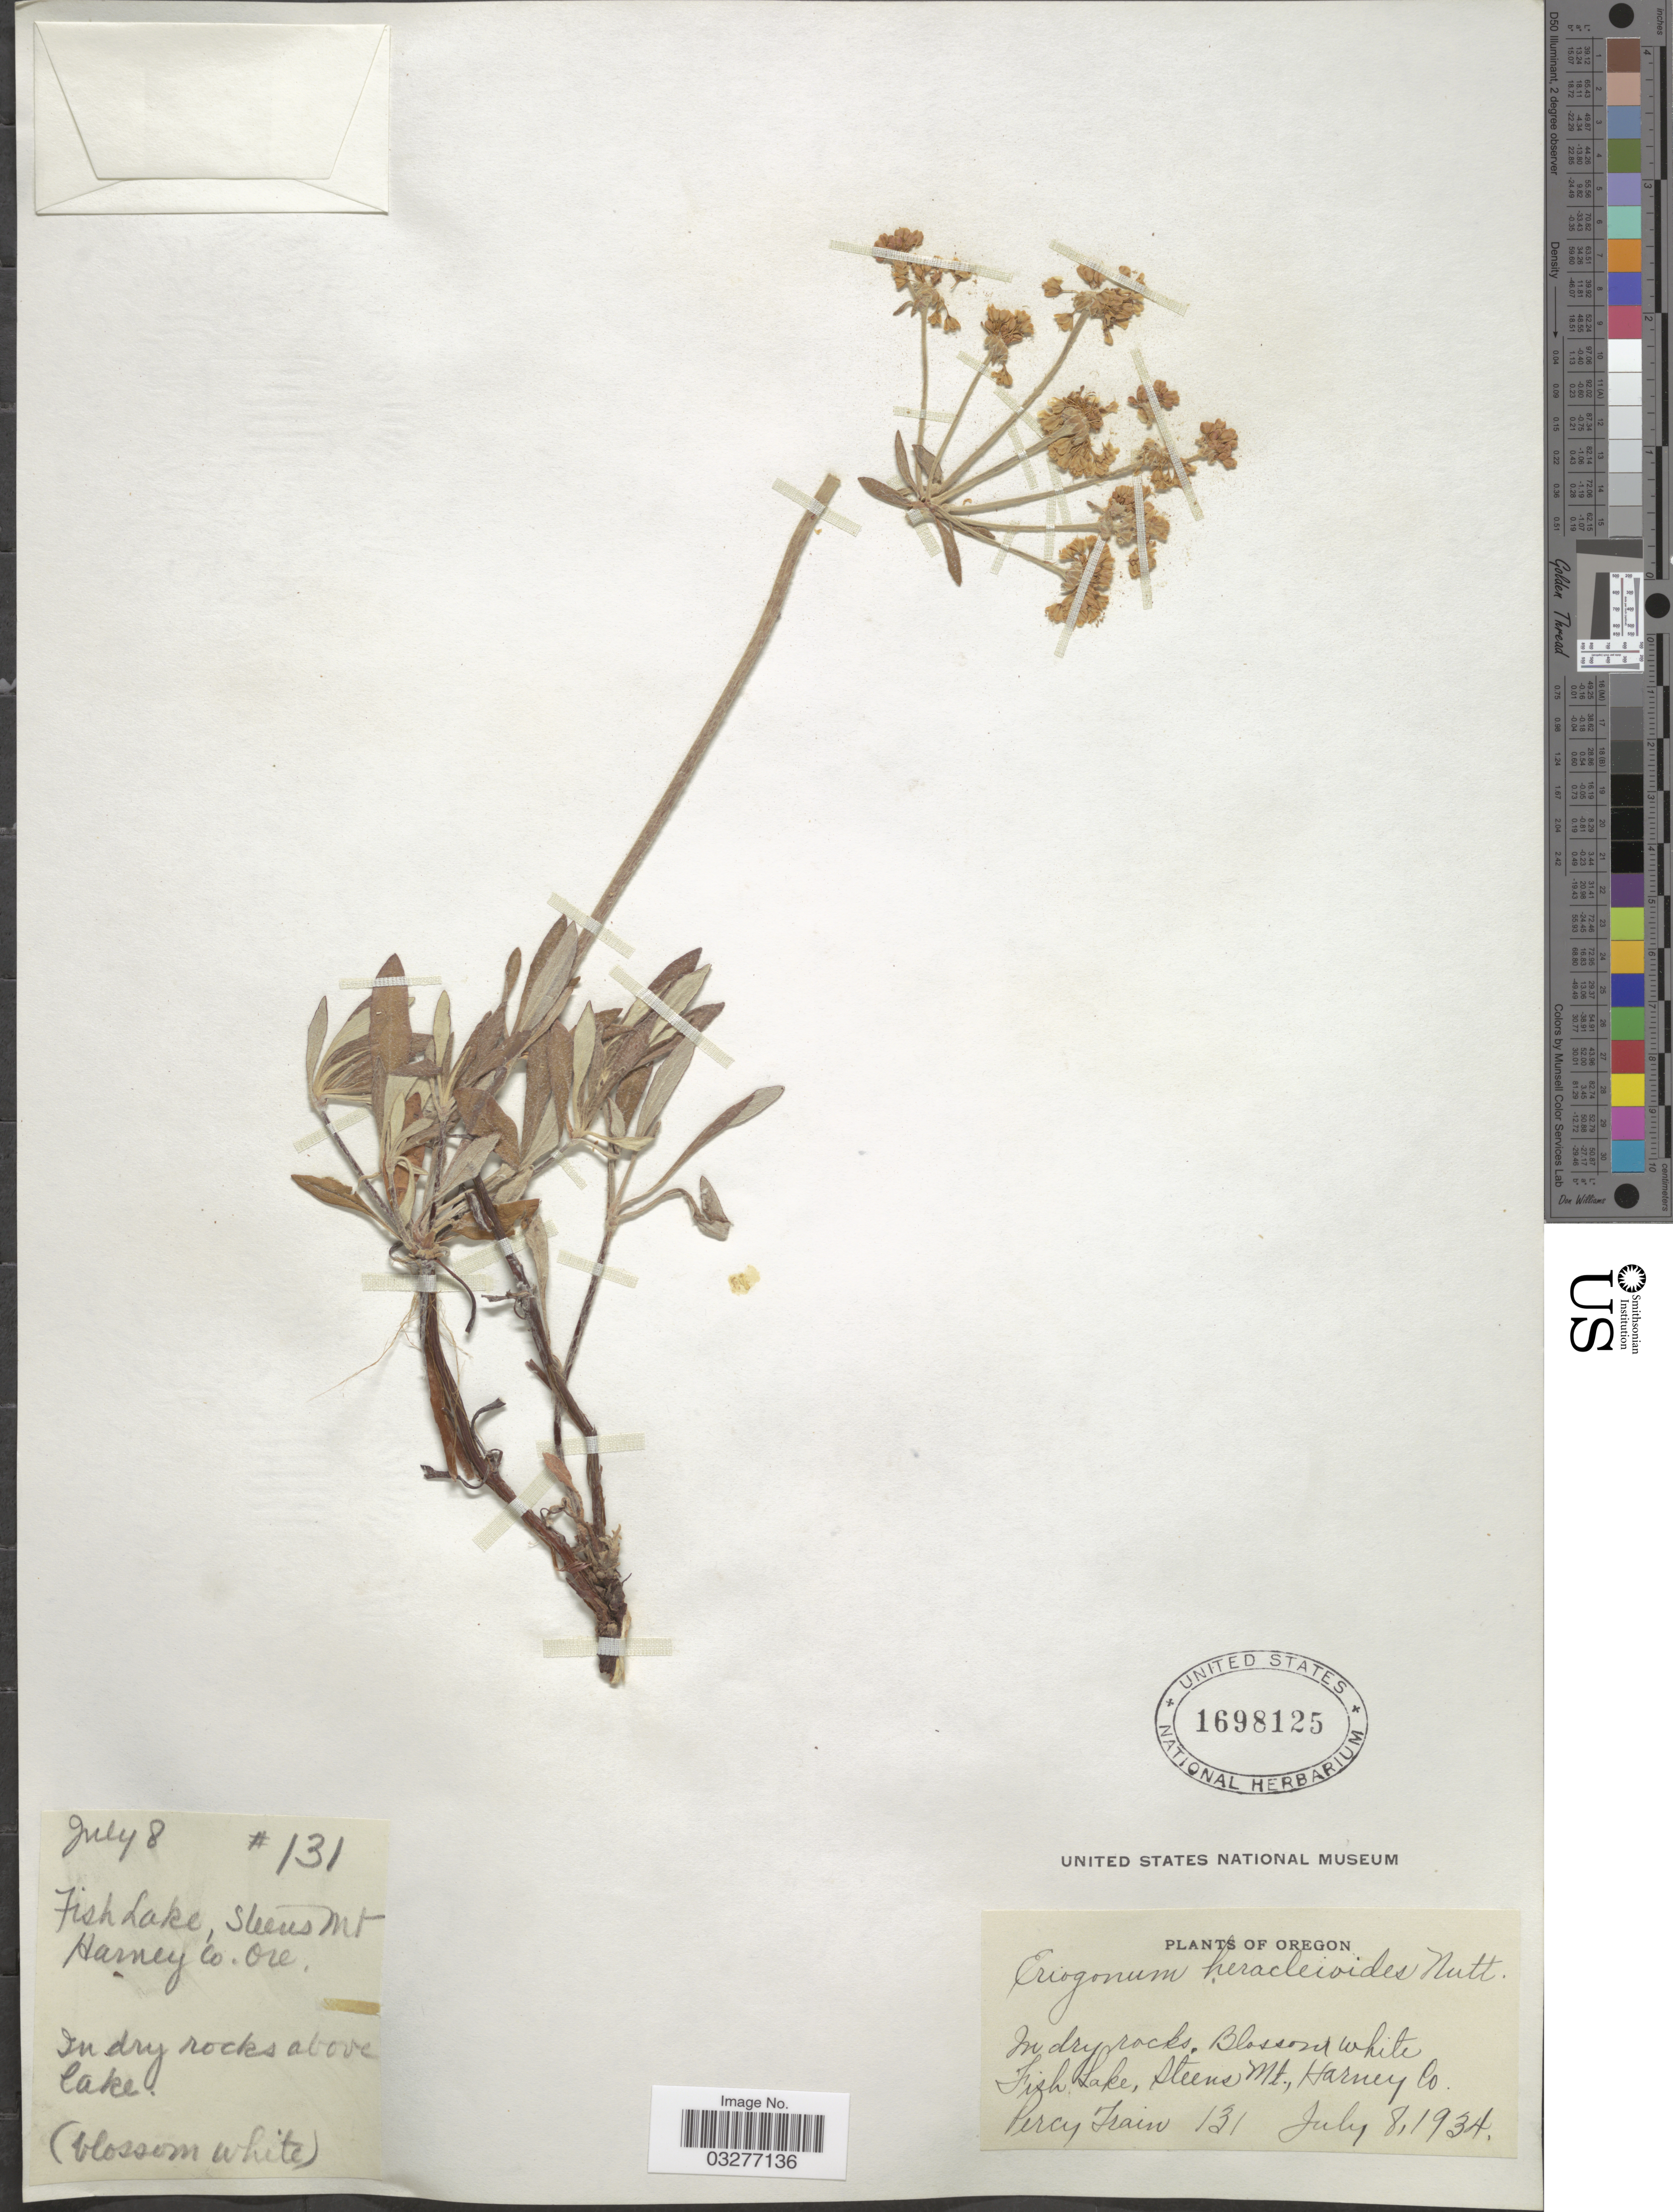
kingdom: Plantae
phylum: Tracheophyta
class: Magnoliopsida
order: Caryophyllales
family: Polygonaceae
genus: Eriogonum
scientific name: Eriogonum heracleoides var. heracleoides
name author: Nutt.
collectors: P. Train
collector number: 131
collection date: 1934-07-08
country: United States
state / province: Oregon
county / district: Harney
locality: Fish Lake, Steens Mt., Harney Co.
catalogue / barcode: US 1698125